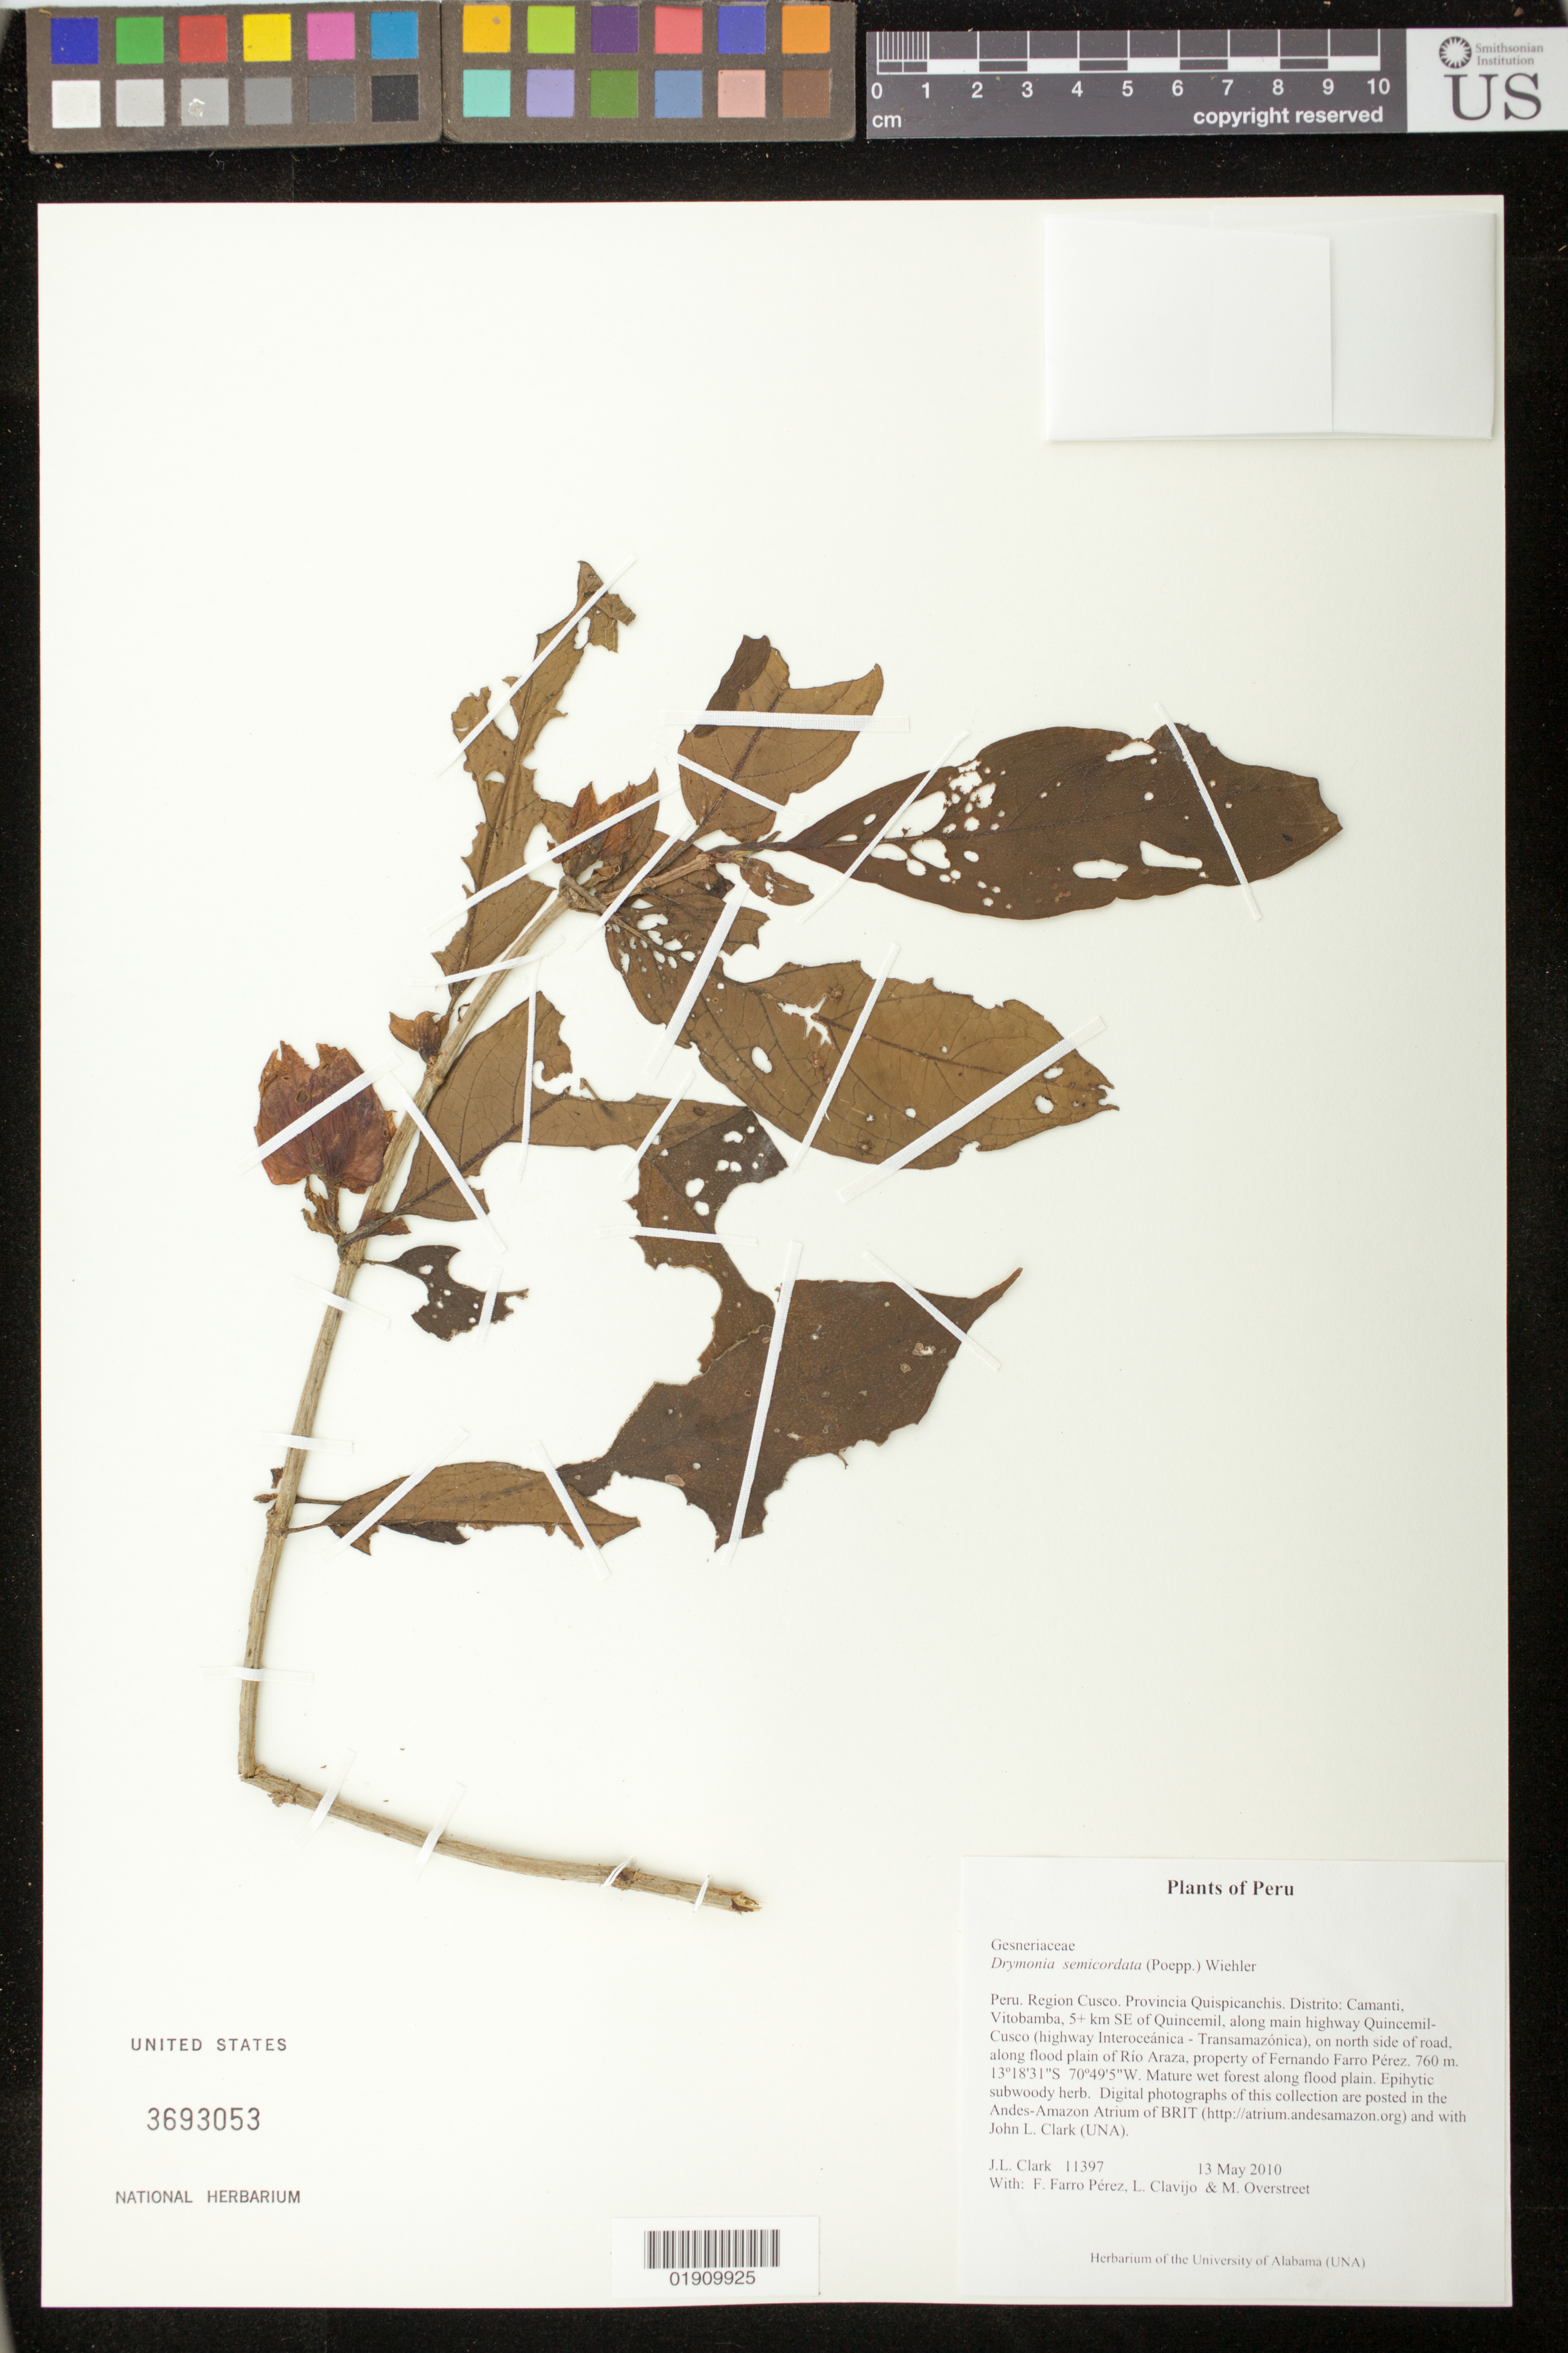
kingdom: Plantae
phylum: Tracheophyta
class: Magnoliopsida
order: Lamiales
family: Gesneriaceae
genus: Drymonia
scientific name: Drymonia semicordata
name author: (Poepp.) Wiehler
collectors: J. L. Clark, F. Perez, L. Clavijo & M. Overstreet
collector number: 11397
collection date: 2010-05-13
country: Peru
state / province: Cusco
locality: Provincia Quispicanchis: Distrito: Camanti, Vitobamba, 5+ km SE of Quincemil, along main highway Quincemil-Cusco (highway Interoceanica - Transamazonica), on north side of road, along flood plain of Rio Araza, property of Fernando Farro Perez.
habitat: Mature wet forest along flood plain.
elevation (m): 760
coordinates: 13 18 31 S, 70 49 5 W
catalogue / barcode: US 3693053